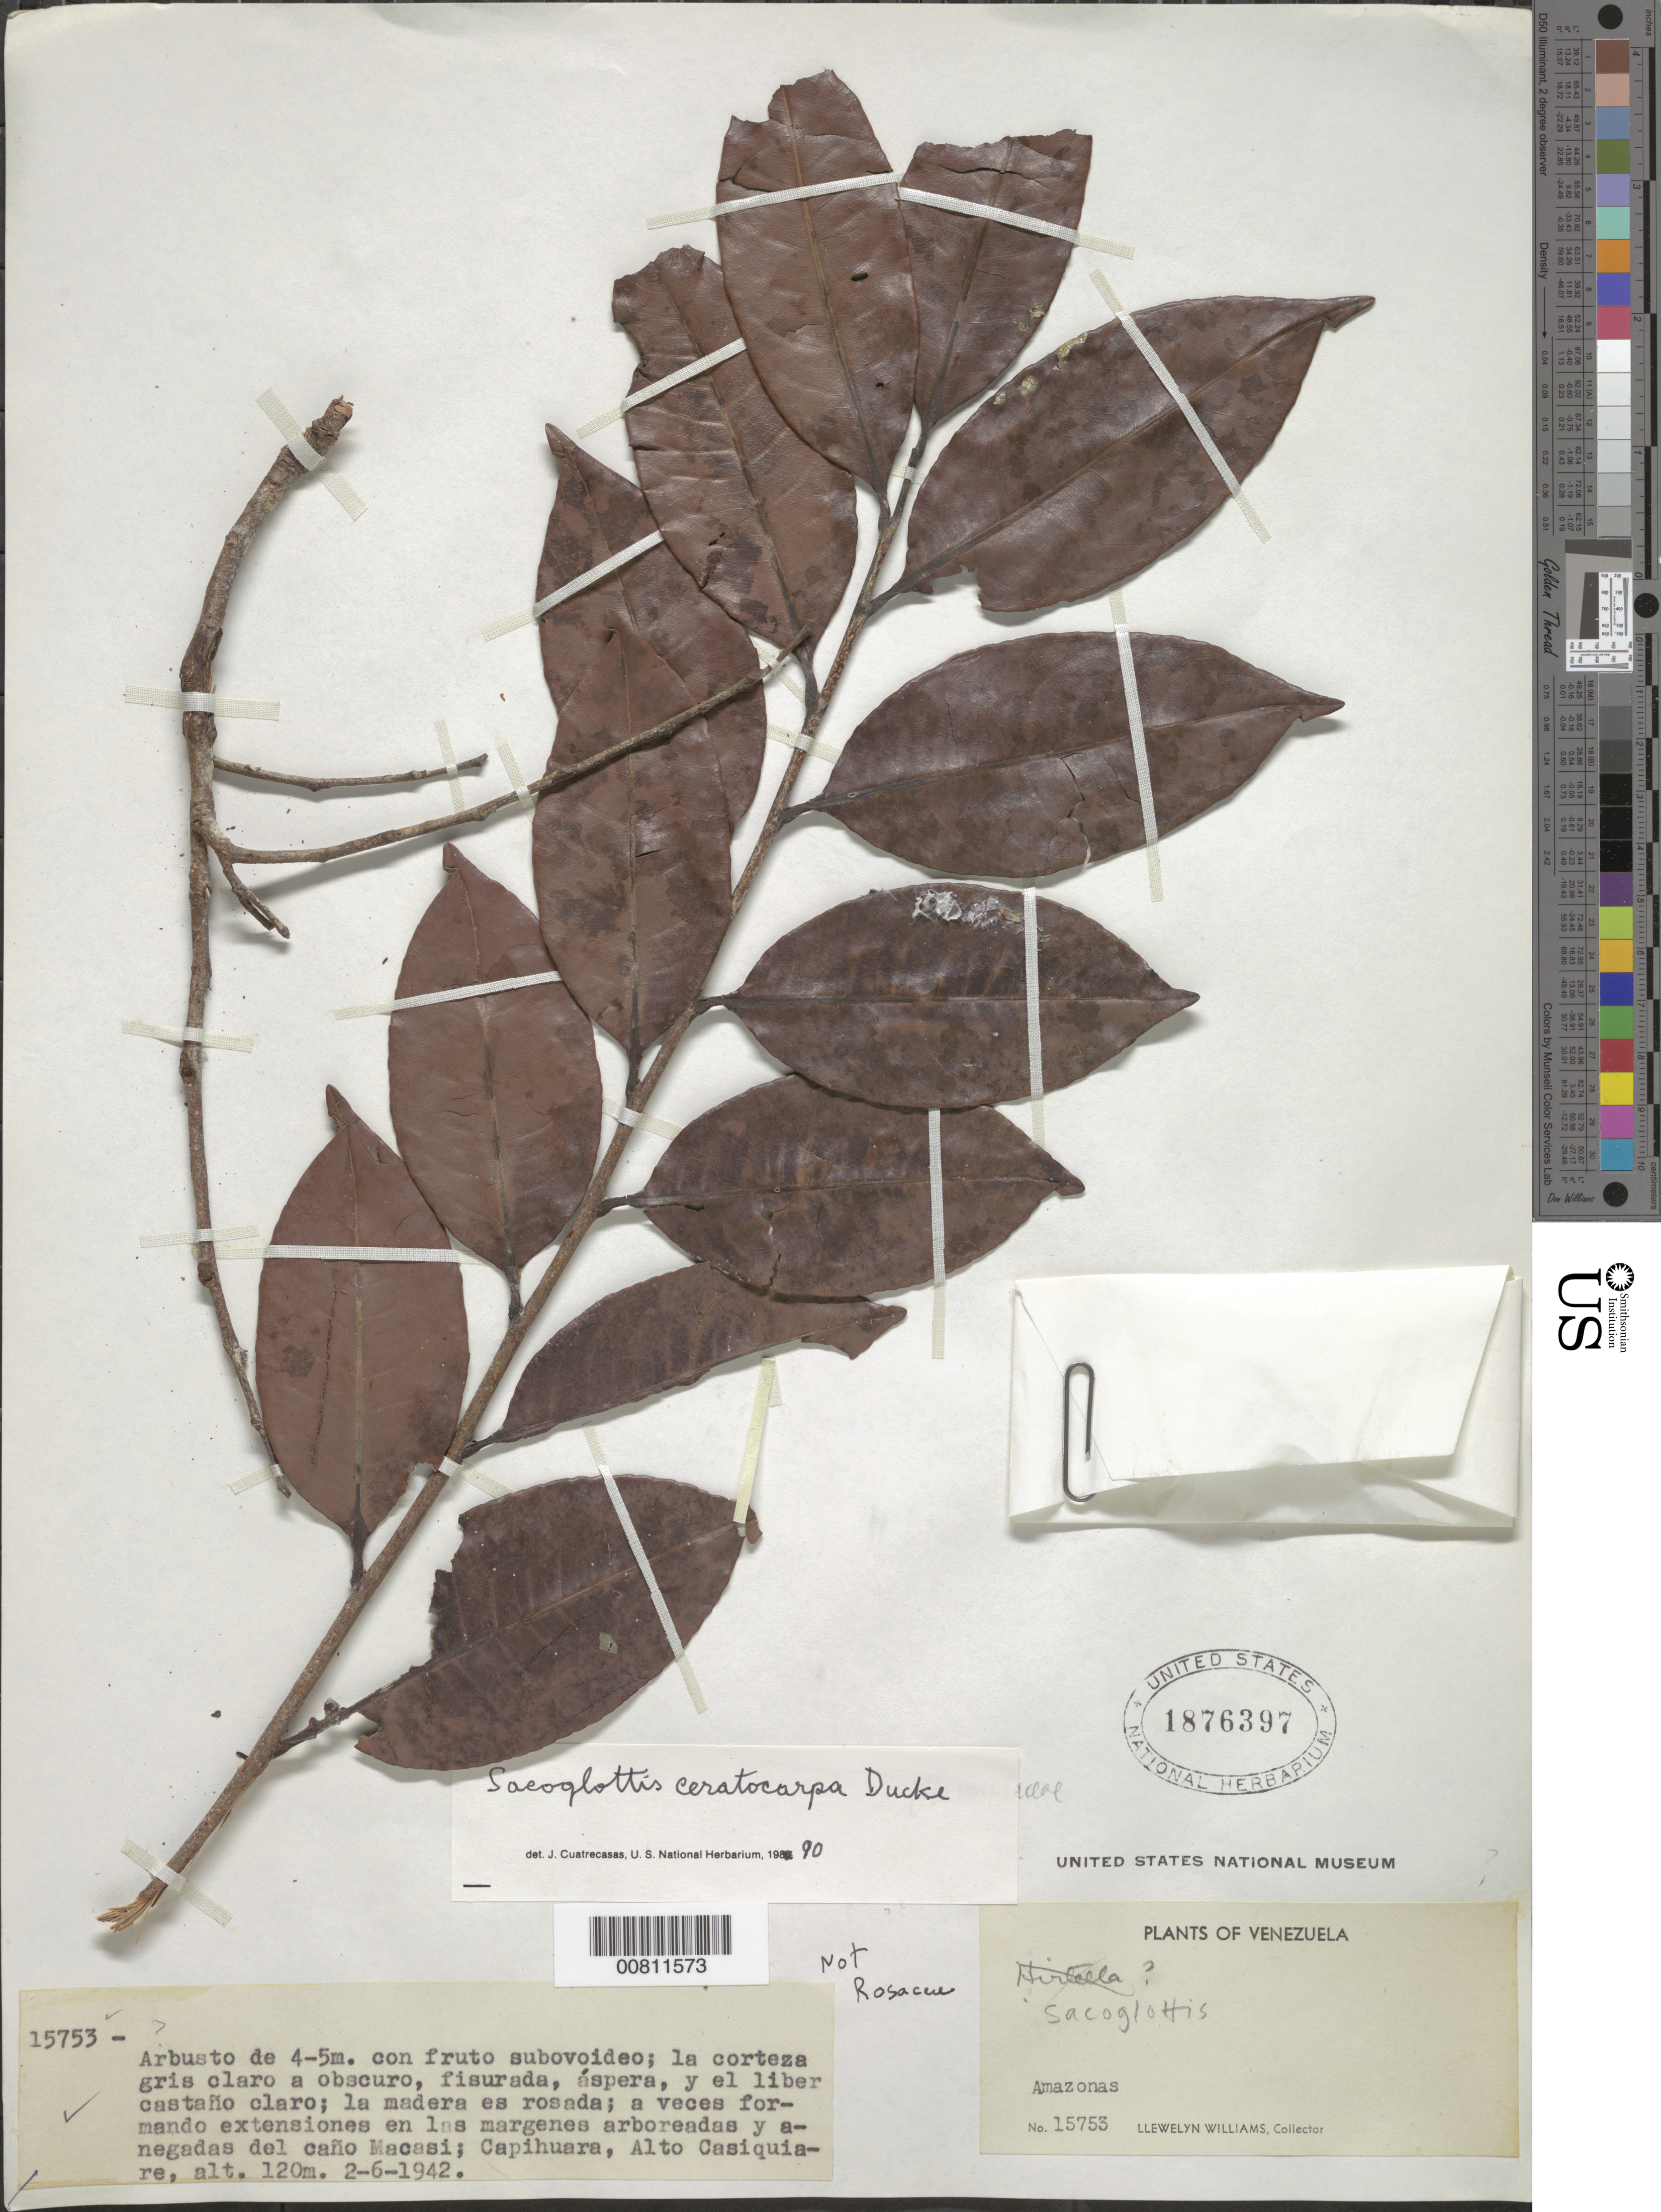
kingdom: Plantae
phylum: Tracheophyta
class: Magnoliopsida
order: Malpighiales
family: Humiriaceae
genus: Sacoglottis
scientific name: Sacoglottis ceratocarpa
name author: Ducke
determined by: Cuatrecasas, J.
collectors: Ll. Williams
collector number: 15753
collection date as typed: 2-Jun-42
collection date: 1942-06-02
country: Venezuela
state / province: Amazonas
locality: Capihuara, Alto Casiquiare, Caño Macasi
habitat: Margenes arboreadas y anegadas del caño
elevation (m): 120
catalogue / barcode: US 1876397